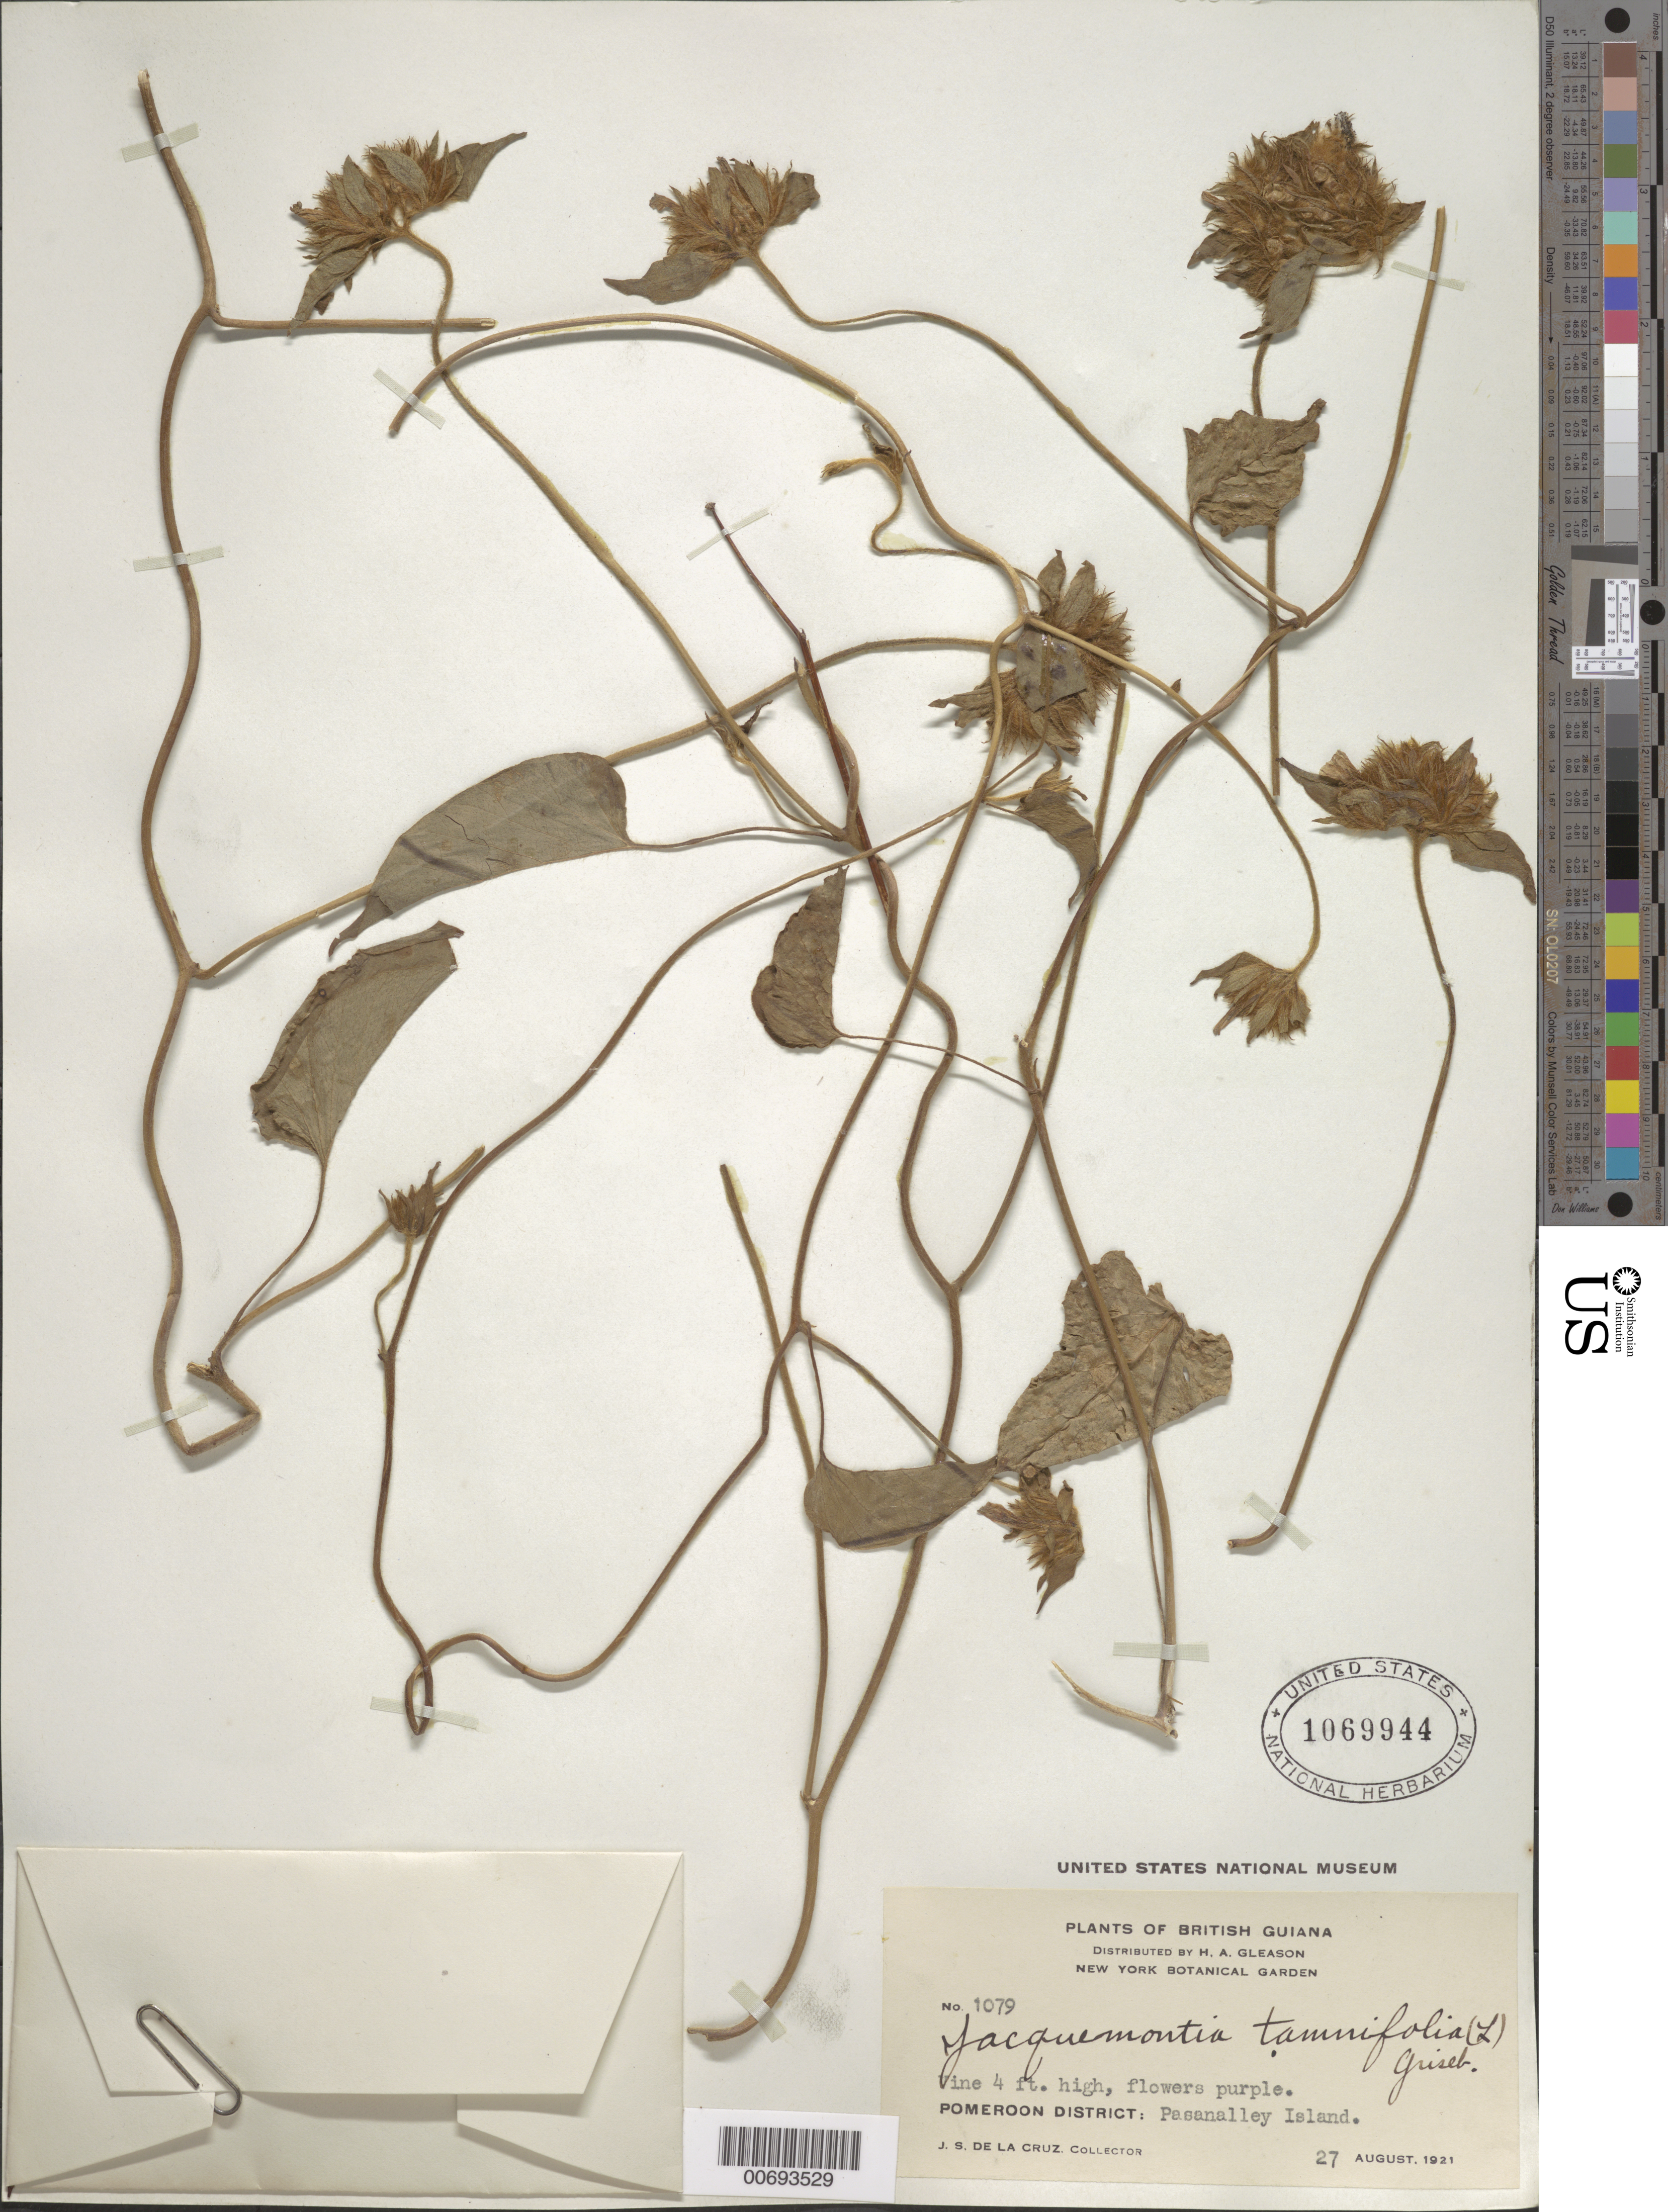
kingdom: Plantae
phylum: Tracheophyta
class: Magnoliopsida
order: Solanales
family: Convolvulaceae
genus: Jacquemontia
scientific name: Jacquemontia tamnifolia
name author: (L.) Griseb.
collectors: J. S. de la Cruz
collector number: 1079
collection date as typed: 27-Aug-21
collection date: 1921-08-27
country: Guyana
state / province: Barima-Waini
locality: Pasanalley Island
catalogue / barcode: US 1069944